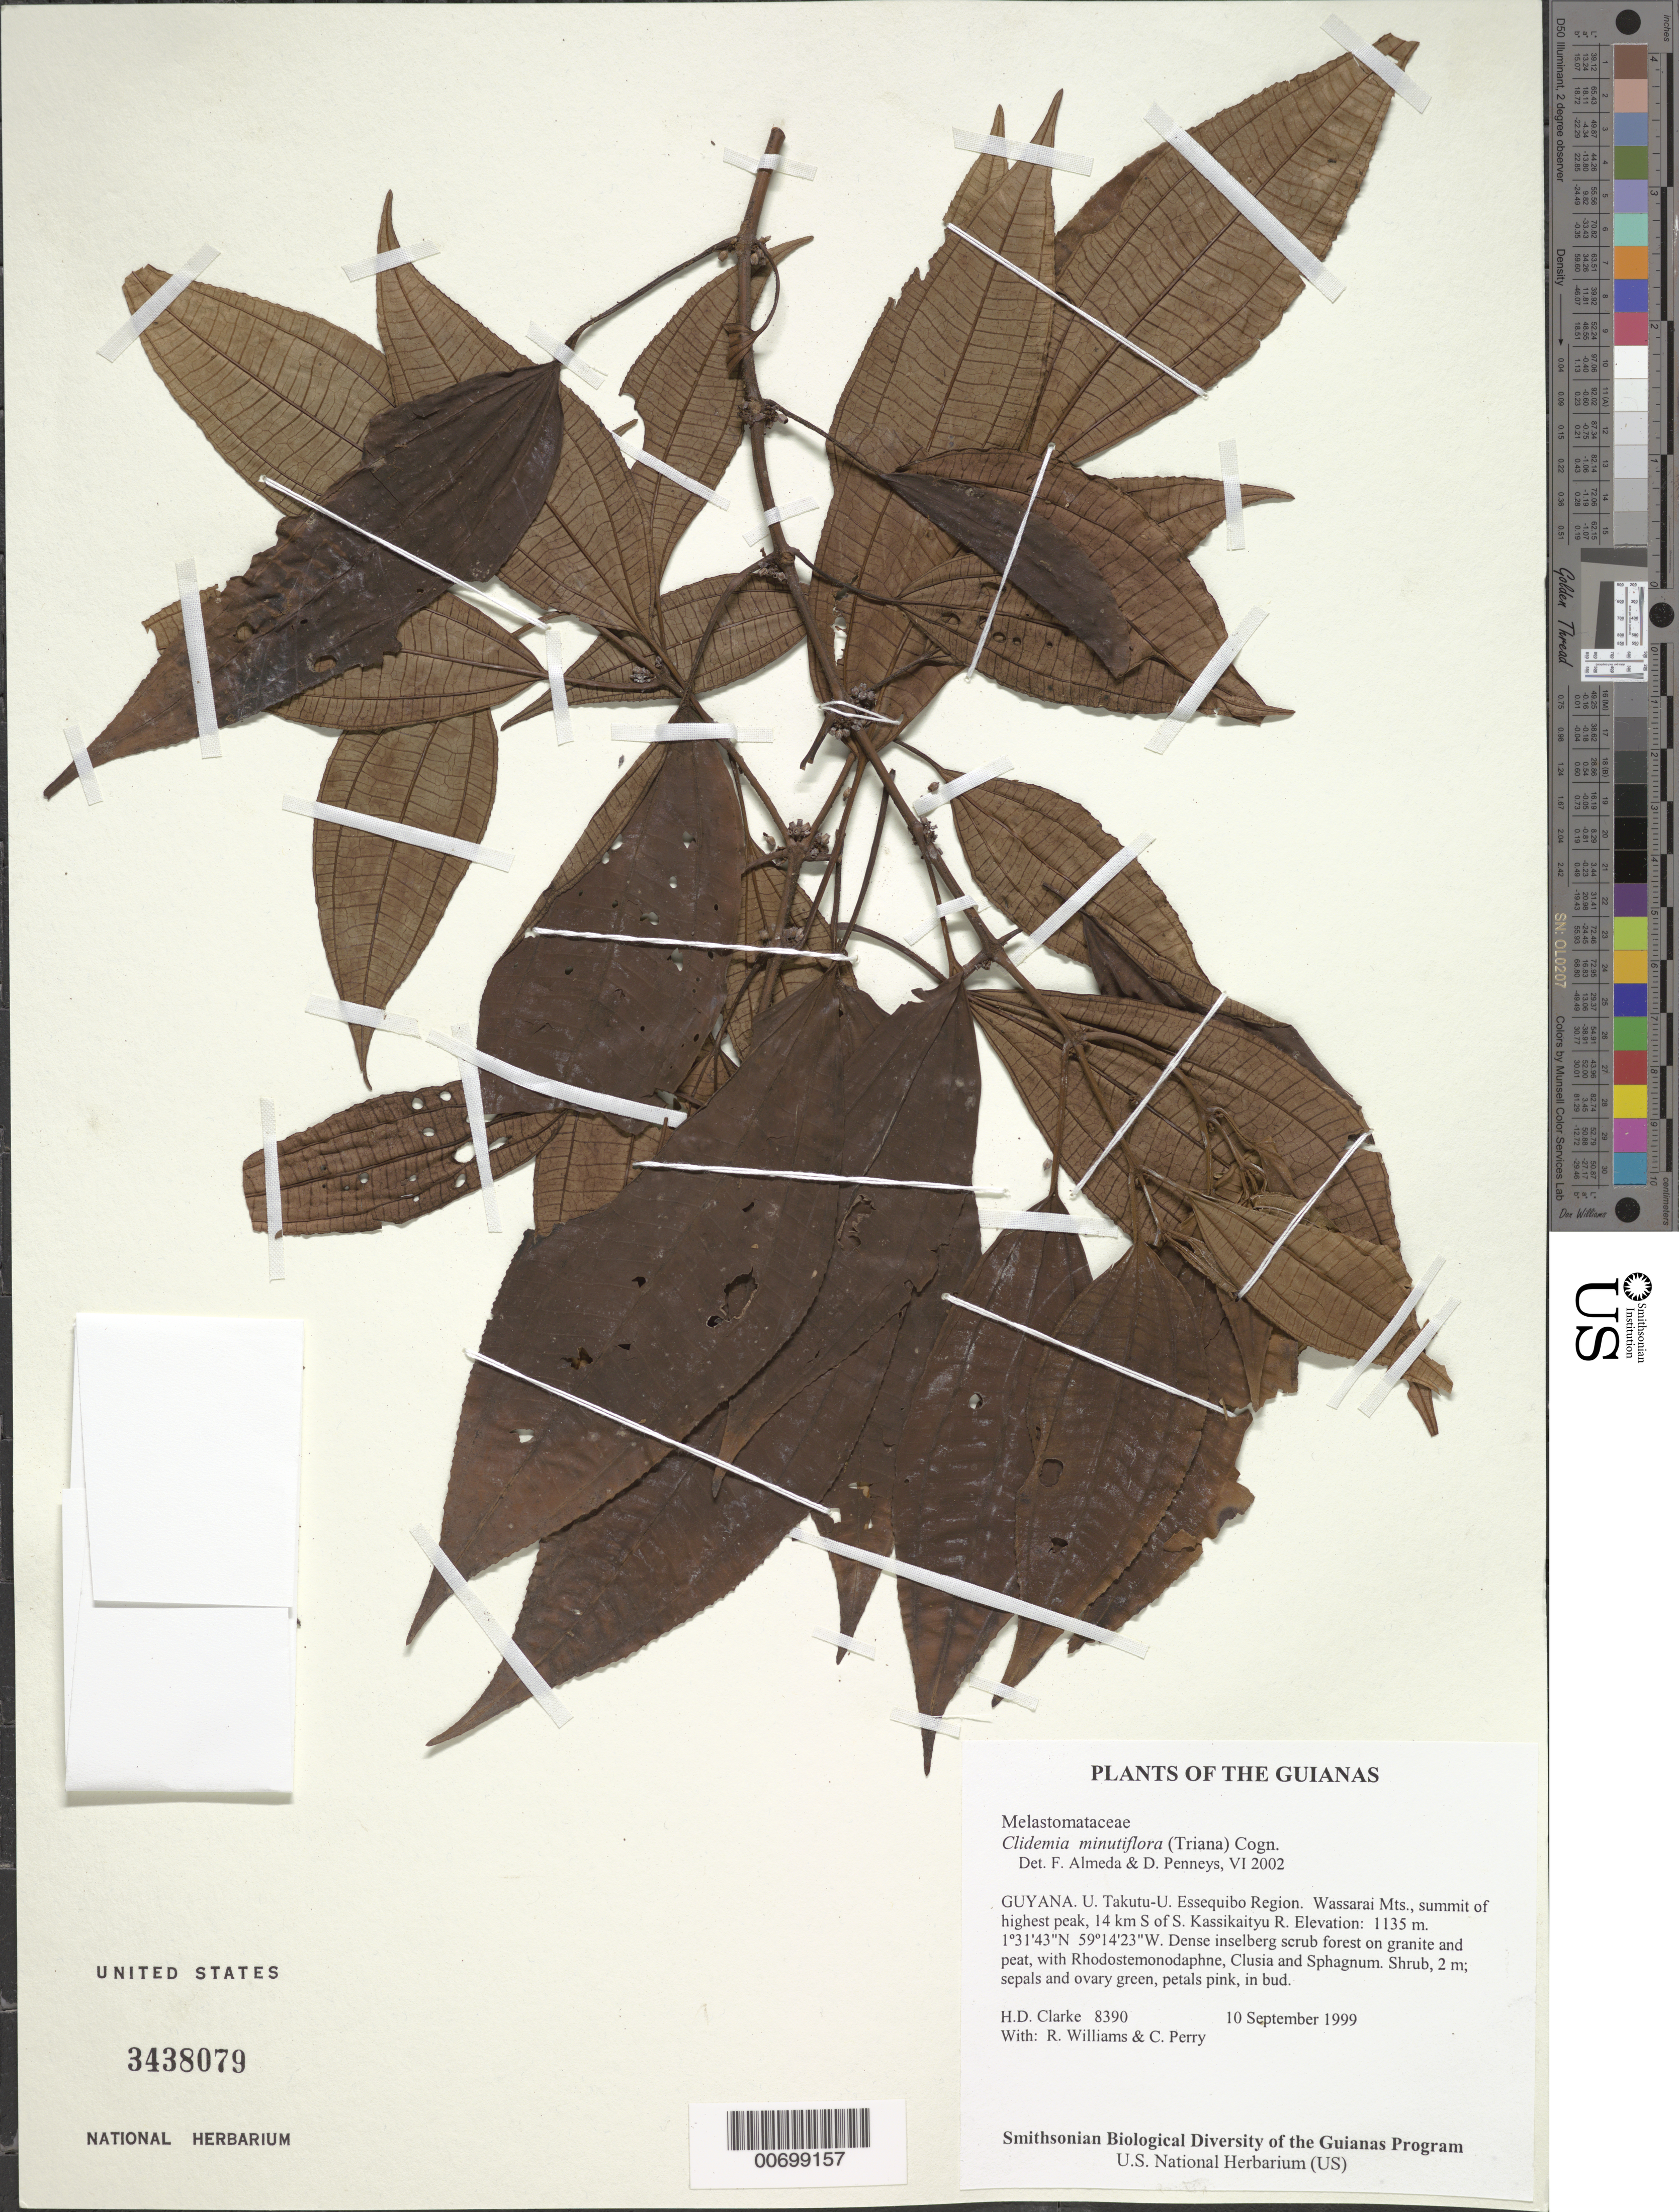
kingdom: Plantae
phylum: Tracheophyta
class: Magnoliopsida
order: Myrtales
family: Melastomataceae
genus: Clidemia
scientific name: Clidemia minutiflora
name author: (Triana) Cogn.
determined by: Almeda, F.; Penneys, D. S.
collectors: H. D. Clarke, R. Williams & C. Perry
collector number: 8390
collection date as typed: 10 September 1999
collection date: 1999-09-10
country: Guyana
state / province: U. Takutu-U. Essequibo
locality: Wassarai Mts., summit of highest peak, 14 km S of S. Kassikaityu R.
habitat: Dense inselberg scrub forest on granite and peat, with Rhodostemonodaphne, Clusia and Sphagnum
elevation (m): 1135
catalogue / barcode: US 3438079